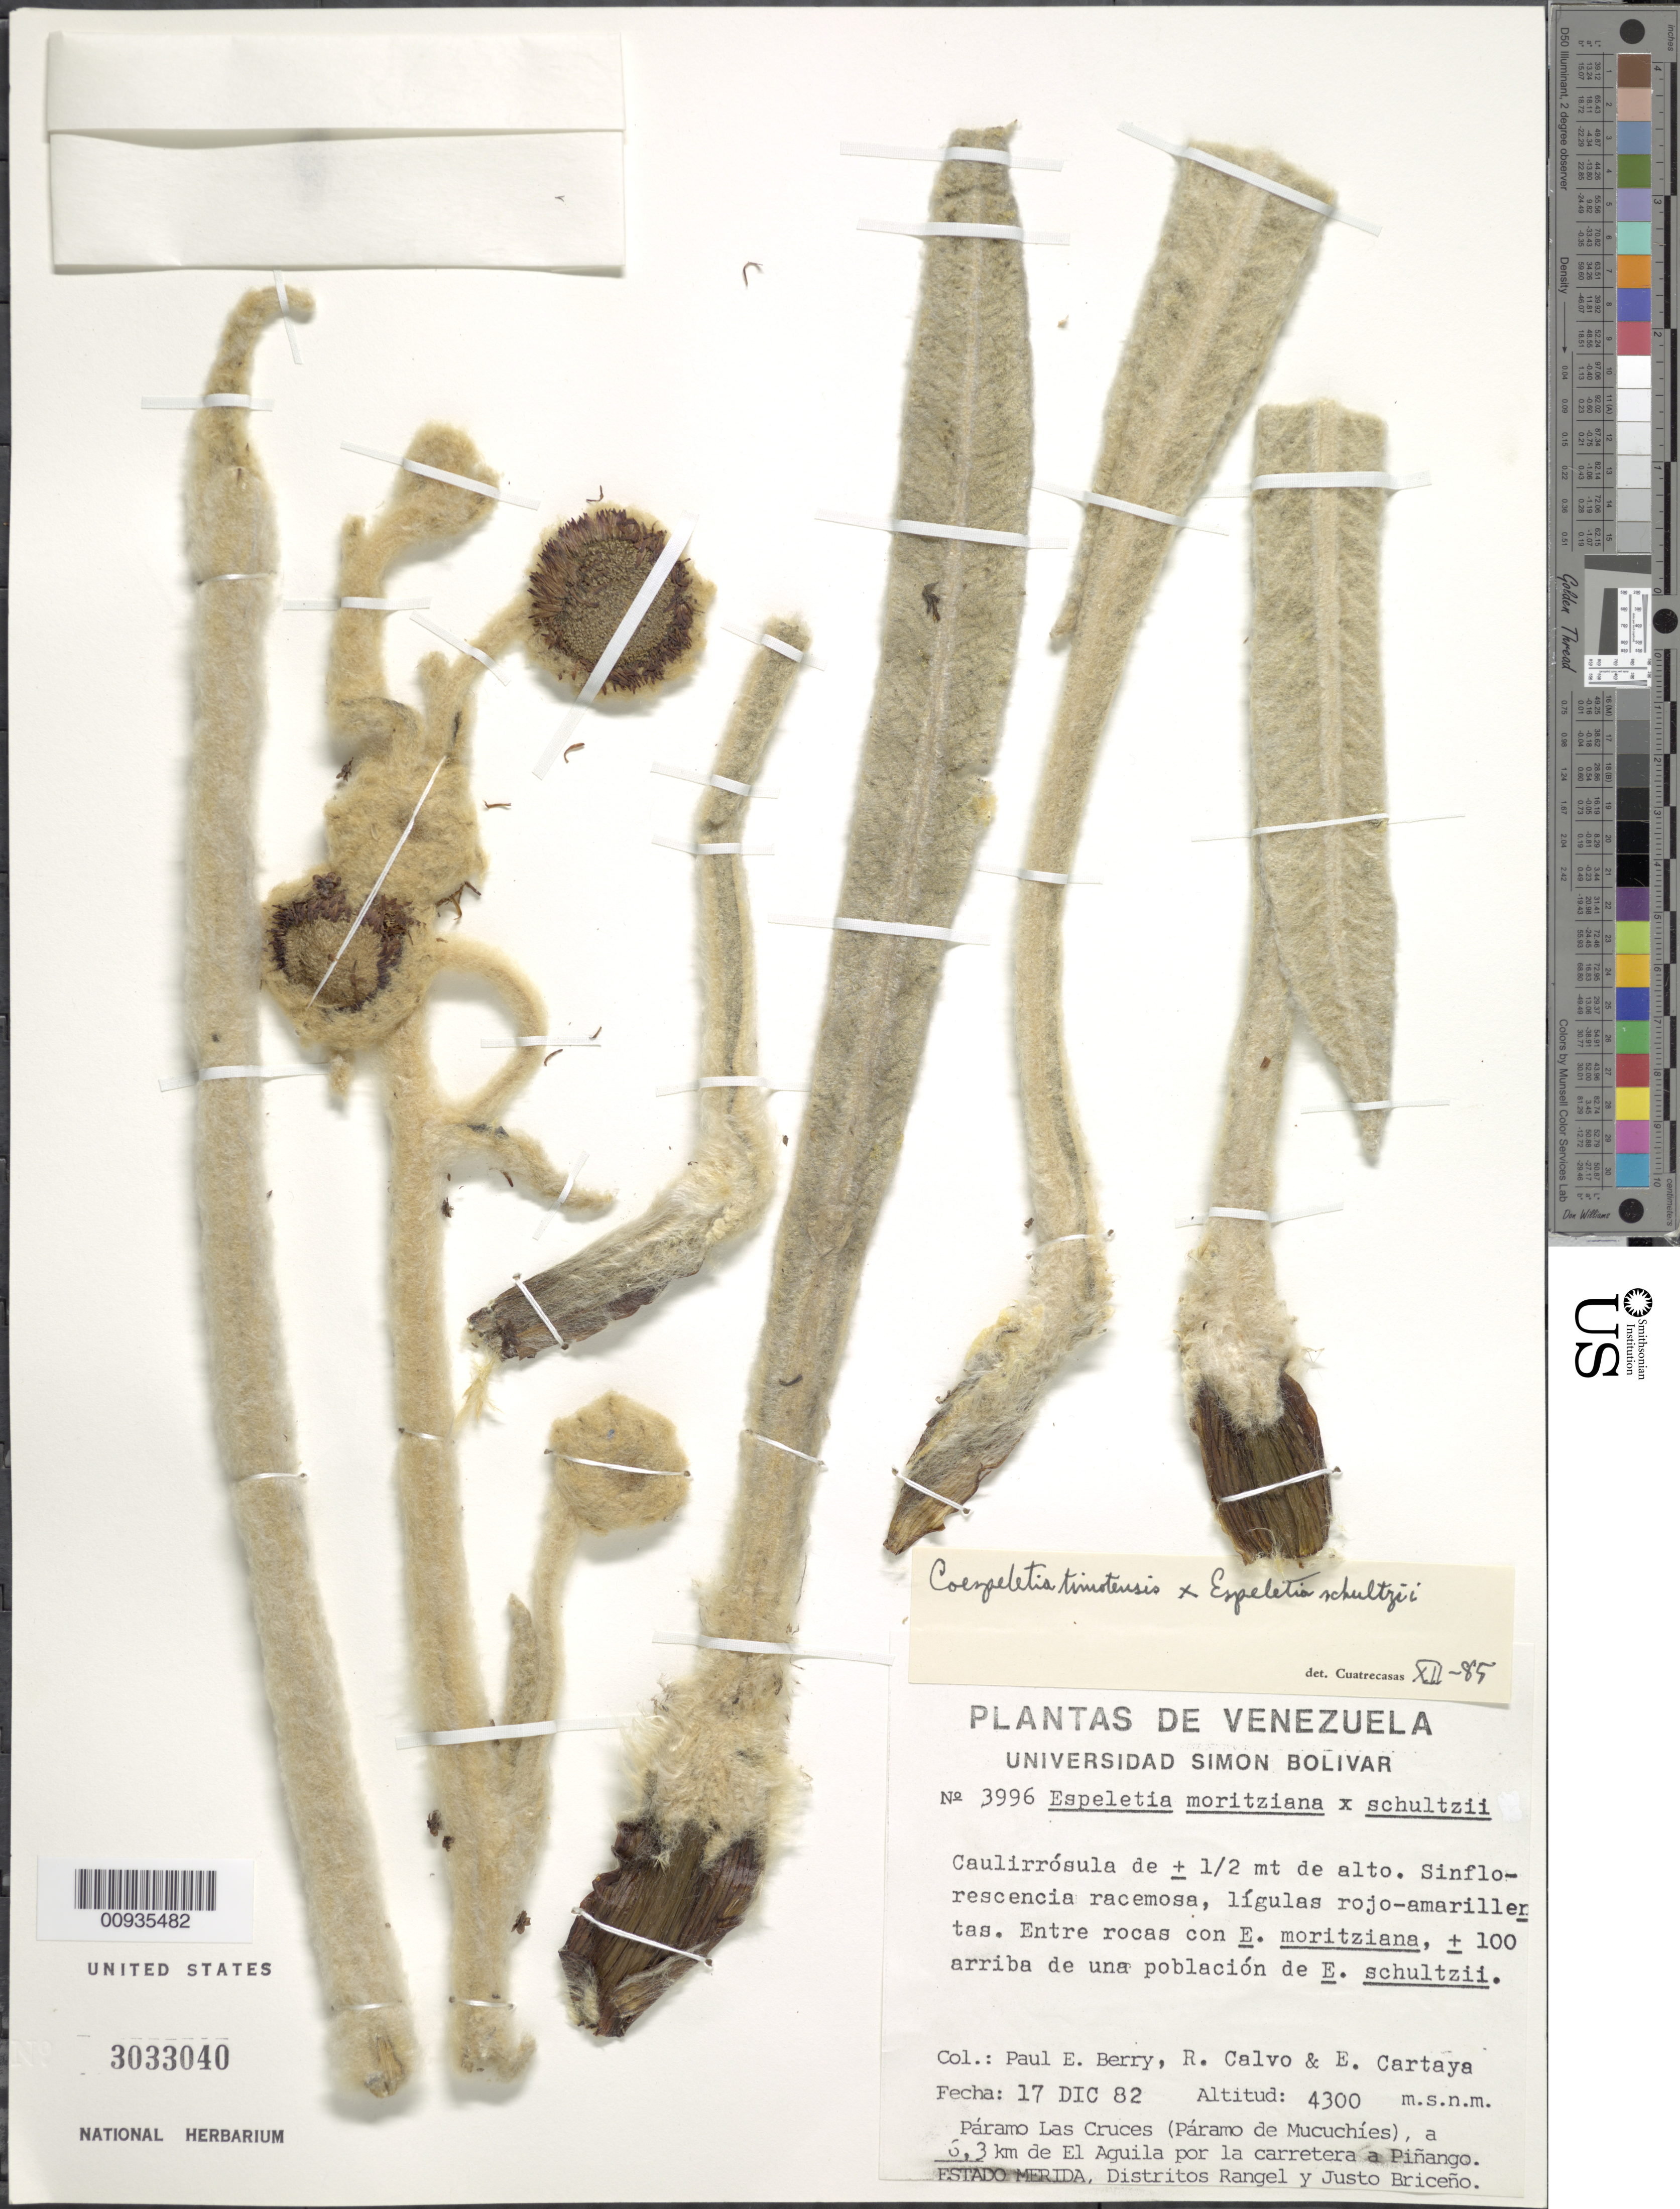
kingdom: Plantae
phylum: Tracheophyta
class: Magnoliopsida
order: Asterales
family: Asteraceae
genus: Coespeletia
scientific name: Coespeletia timotensis x C. schultzii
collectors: P. E. Berry, R. Calvo & E. Cartaya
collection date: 1982-12-17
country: Venezuela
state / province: Mérida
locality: Páramo de Las Cruces (Páramo de Mucuchíes).. A 6,3 km de El Águila por la carretera a Piñango. Distritos Rangel y Justo Briceño.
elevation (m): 4300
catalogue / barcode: US 3033040